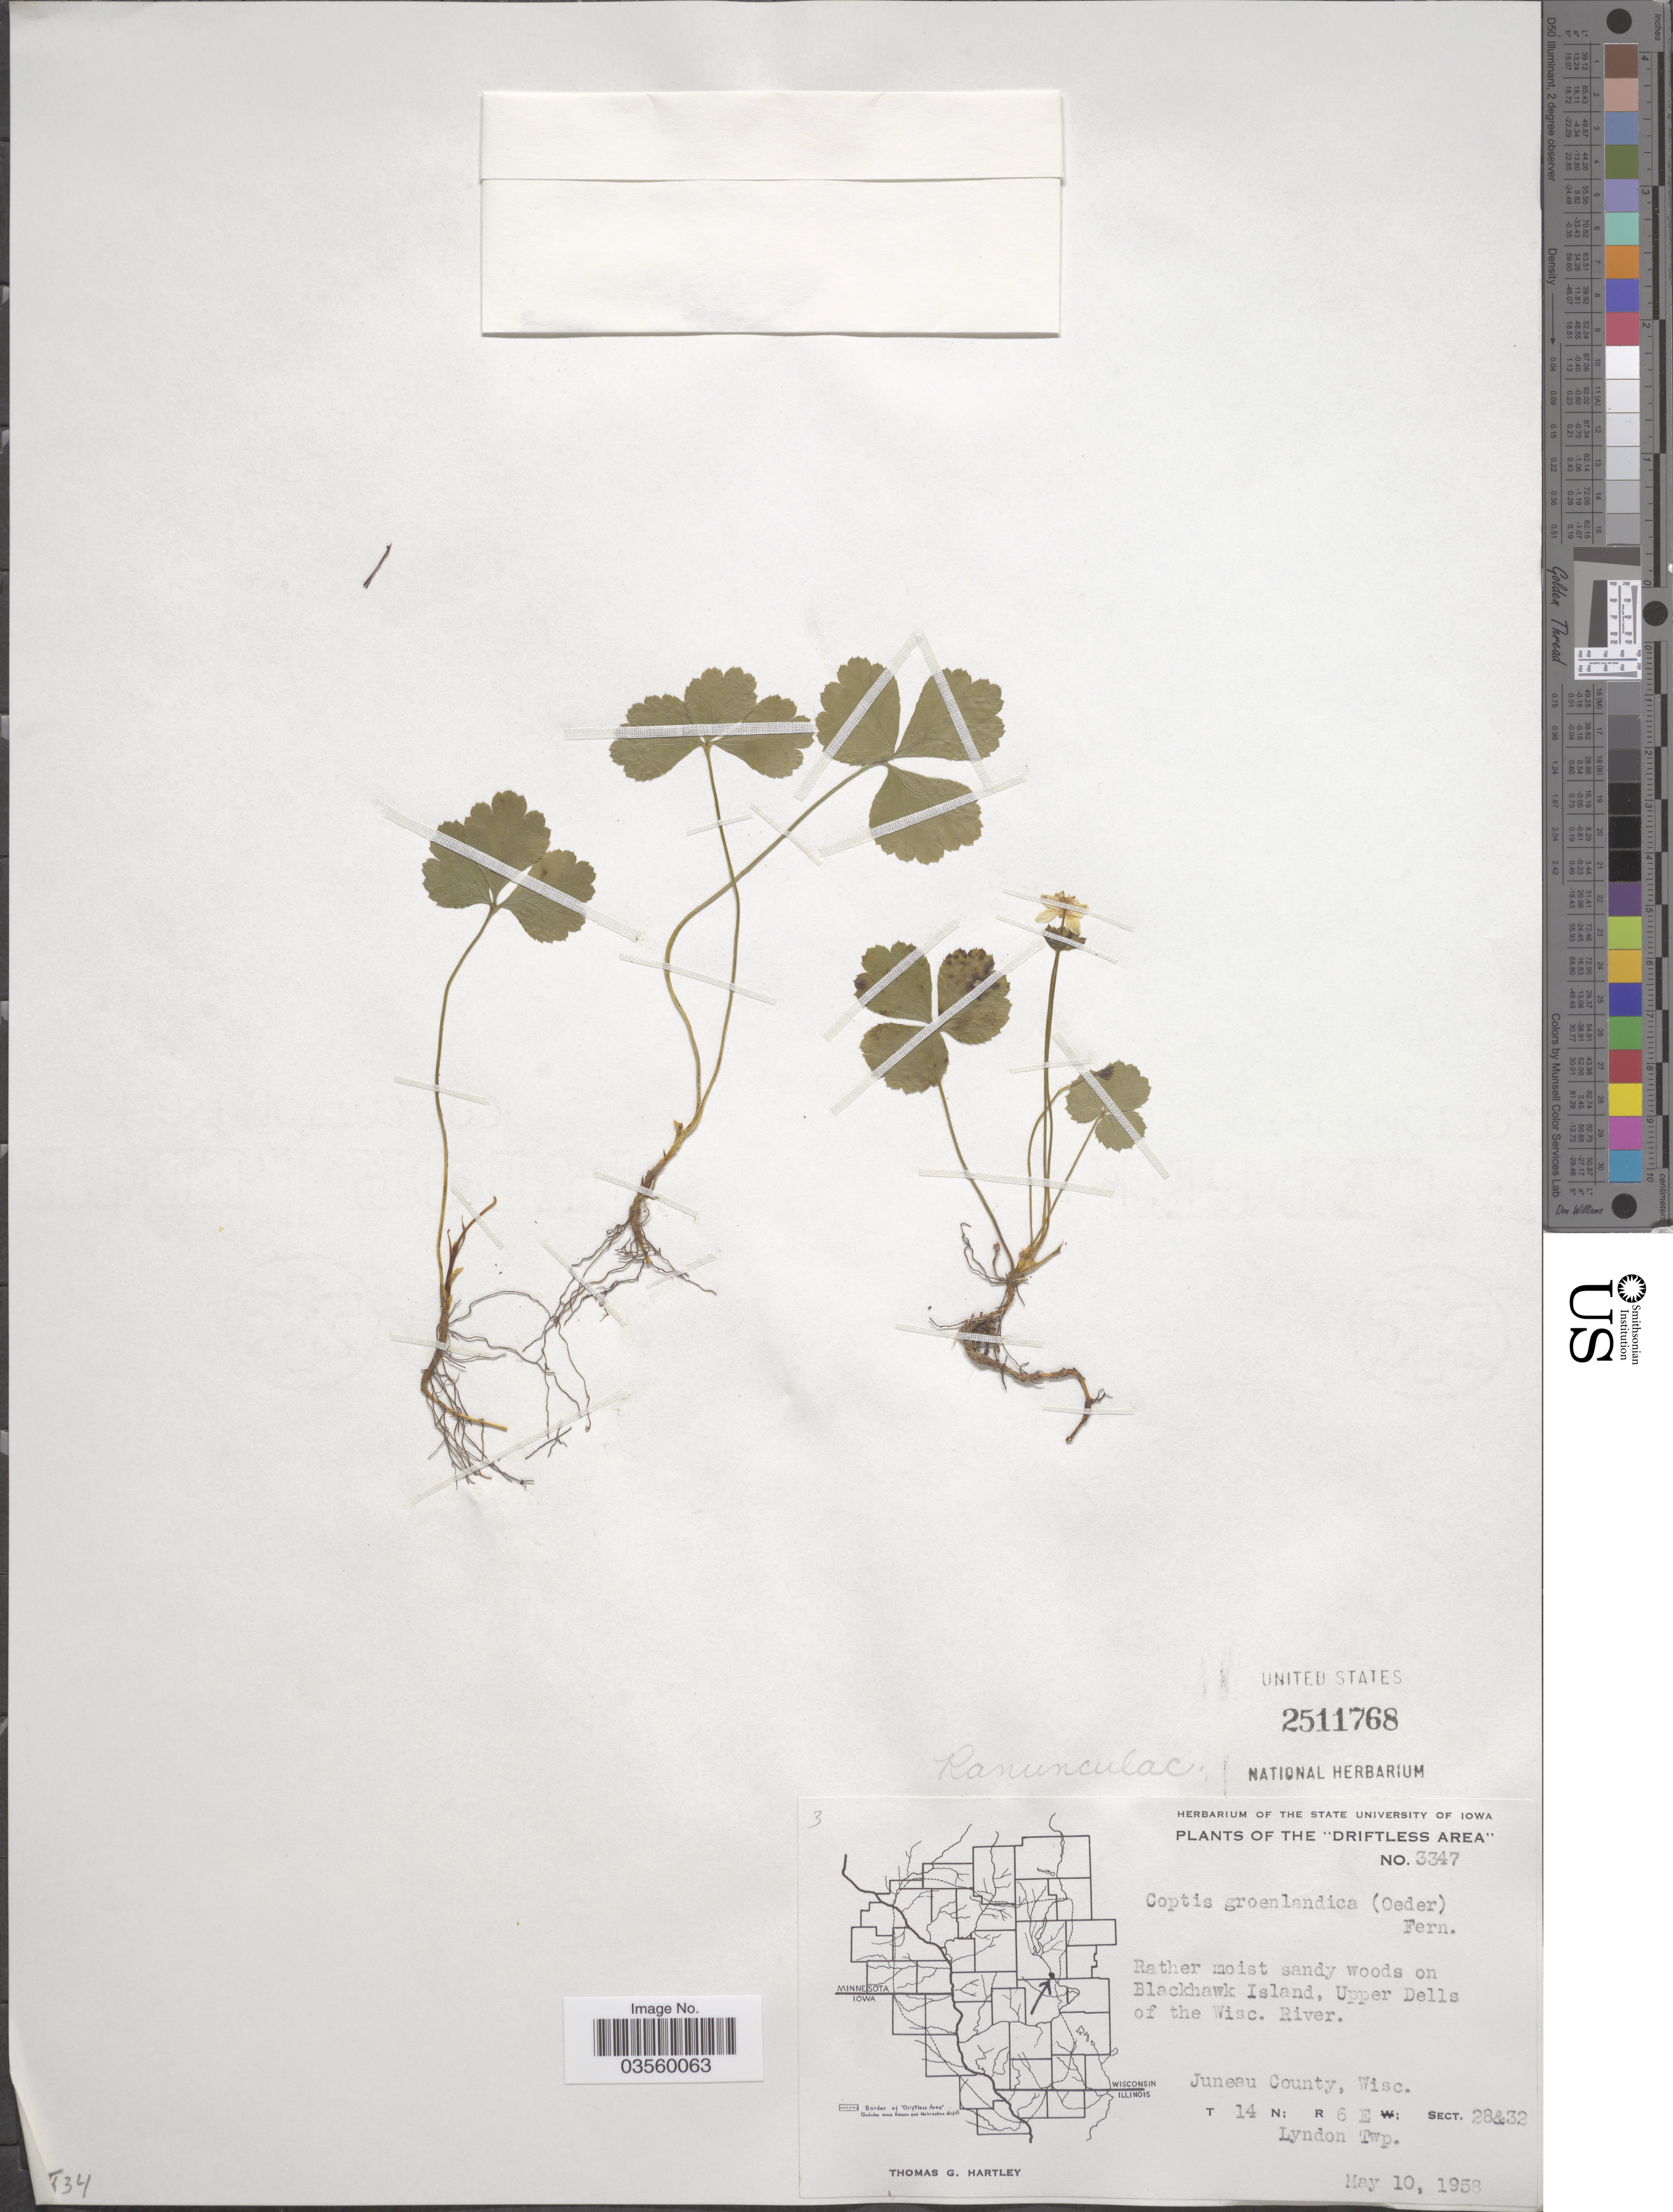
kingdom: Plantae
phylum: Tracheophyta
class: Magnoliopsida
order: Ranunculales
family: Ranunculaceae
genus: Coptis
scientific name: Coptis trifolia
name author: (L.) Salisb.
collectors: T. G. Hartley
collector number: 3347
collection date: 1953-05-10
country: United States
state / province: Wisconsin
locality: The "Driftless Area". Blackhawk Island, Upper Dells of the Wisc. River. Juneau County. T14N; R6E; Sect. 28&32. Lyndon Twp.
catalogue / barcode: US 2511768